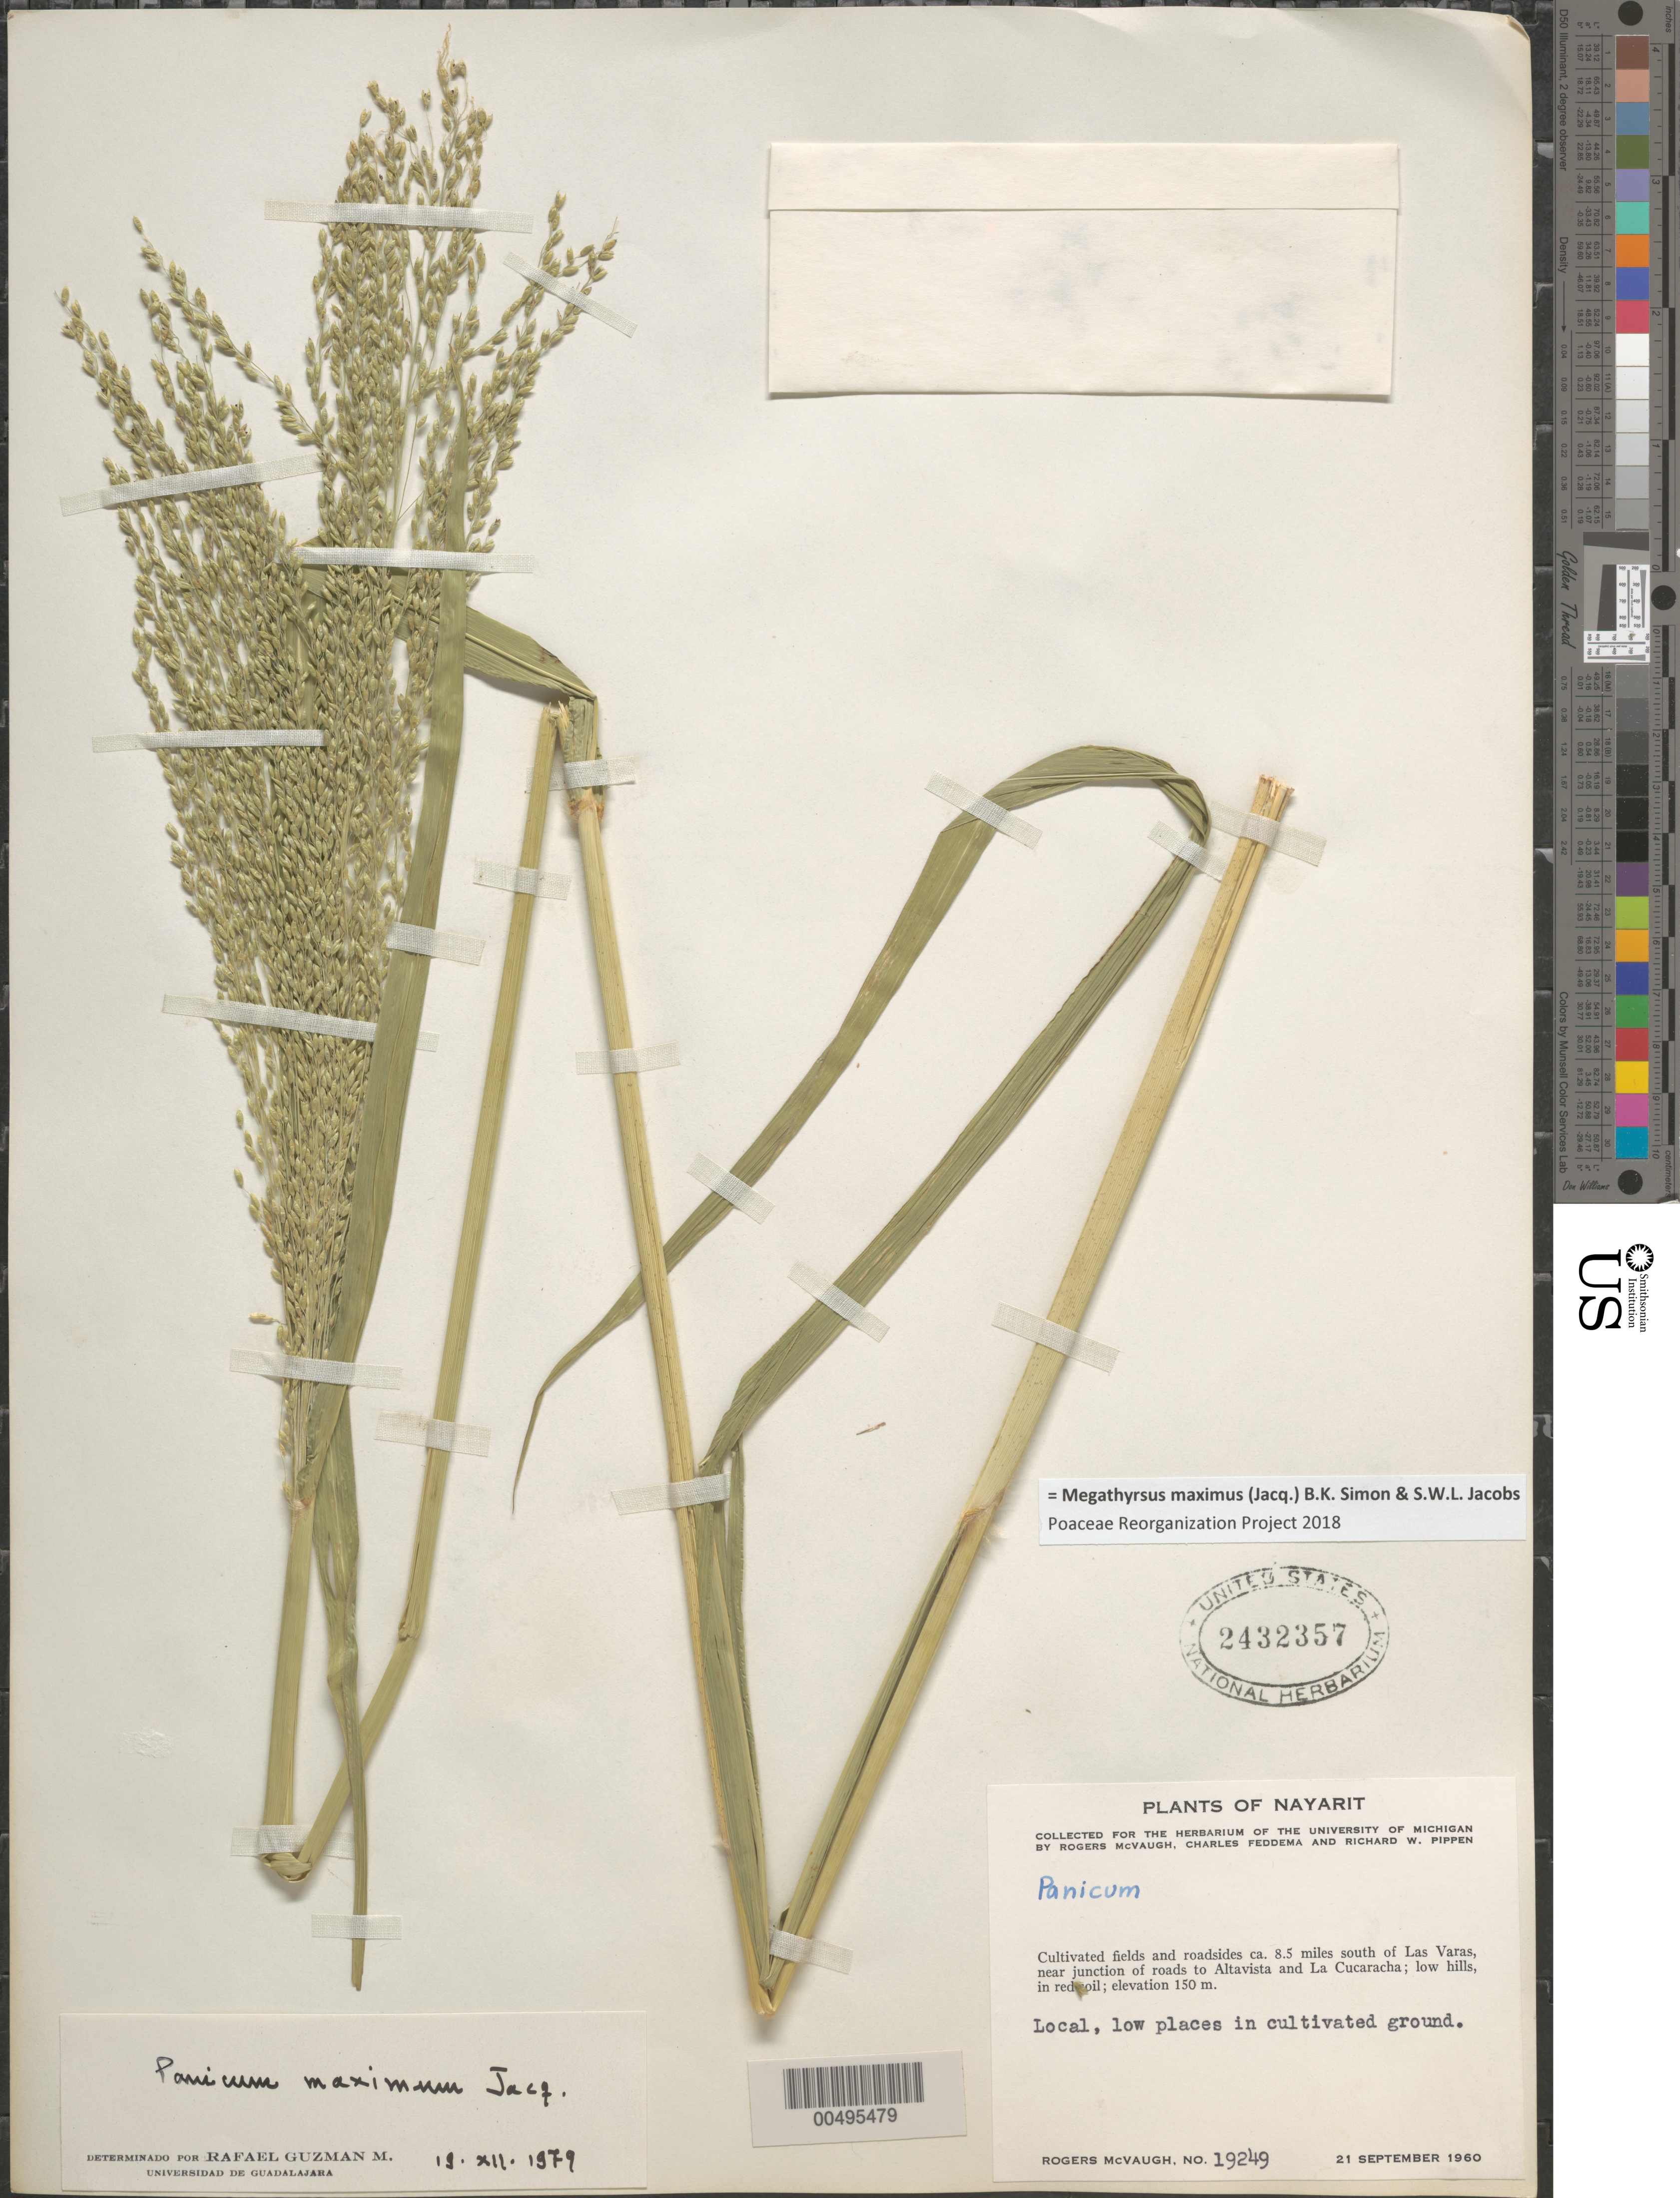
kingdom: Plantae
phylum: Tracheophyta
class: Liliopsida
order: Poales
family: Poaceae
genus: Megathyrsus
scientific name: Megathyrsus maximus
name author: (Jacq.) B.K. Simon & S.W.L. Jacobs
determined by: Poaceae Reorganization Project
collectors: R. McVaugh, C. Feddema & R. W. Pippen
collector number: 19249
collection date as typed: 21 Sep 1960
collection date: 1960-09-21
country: Mexico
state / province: Nayarit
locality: Ca. 8.5 mi S of Las Varas, near jct of rds to Altavista & La Cucaracha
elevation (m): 150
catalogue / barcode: US 2432357